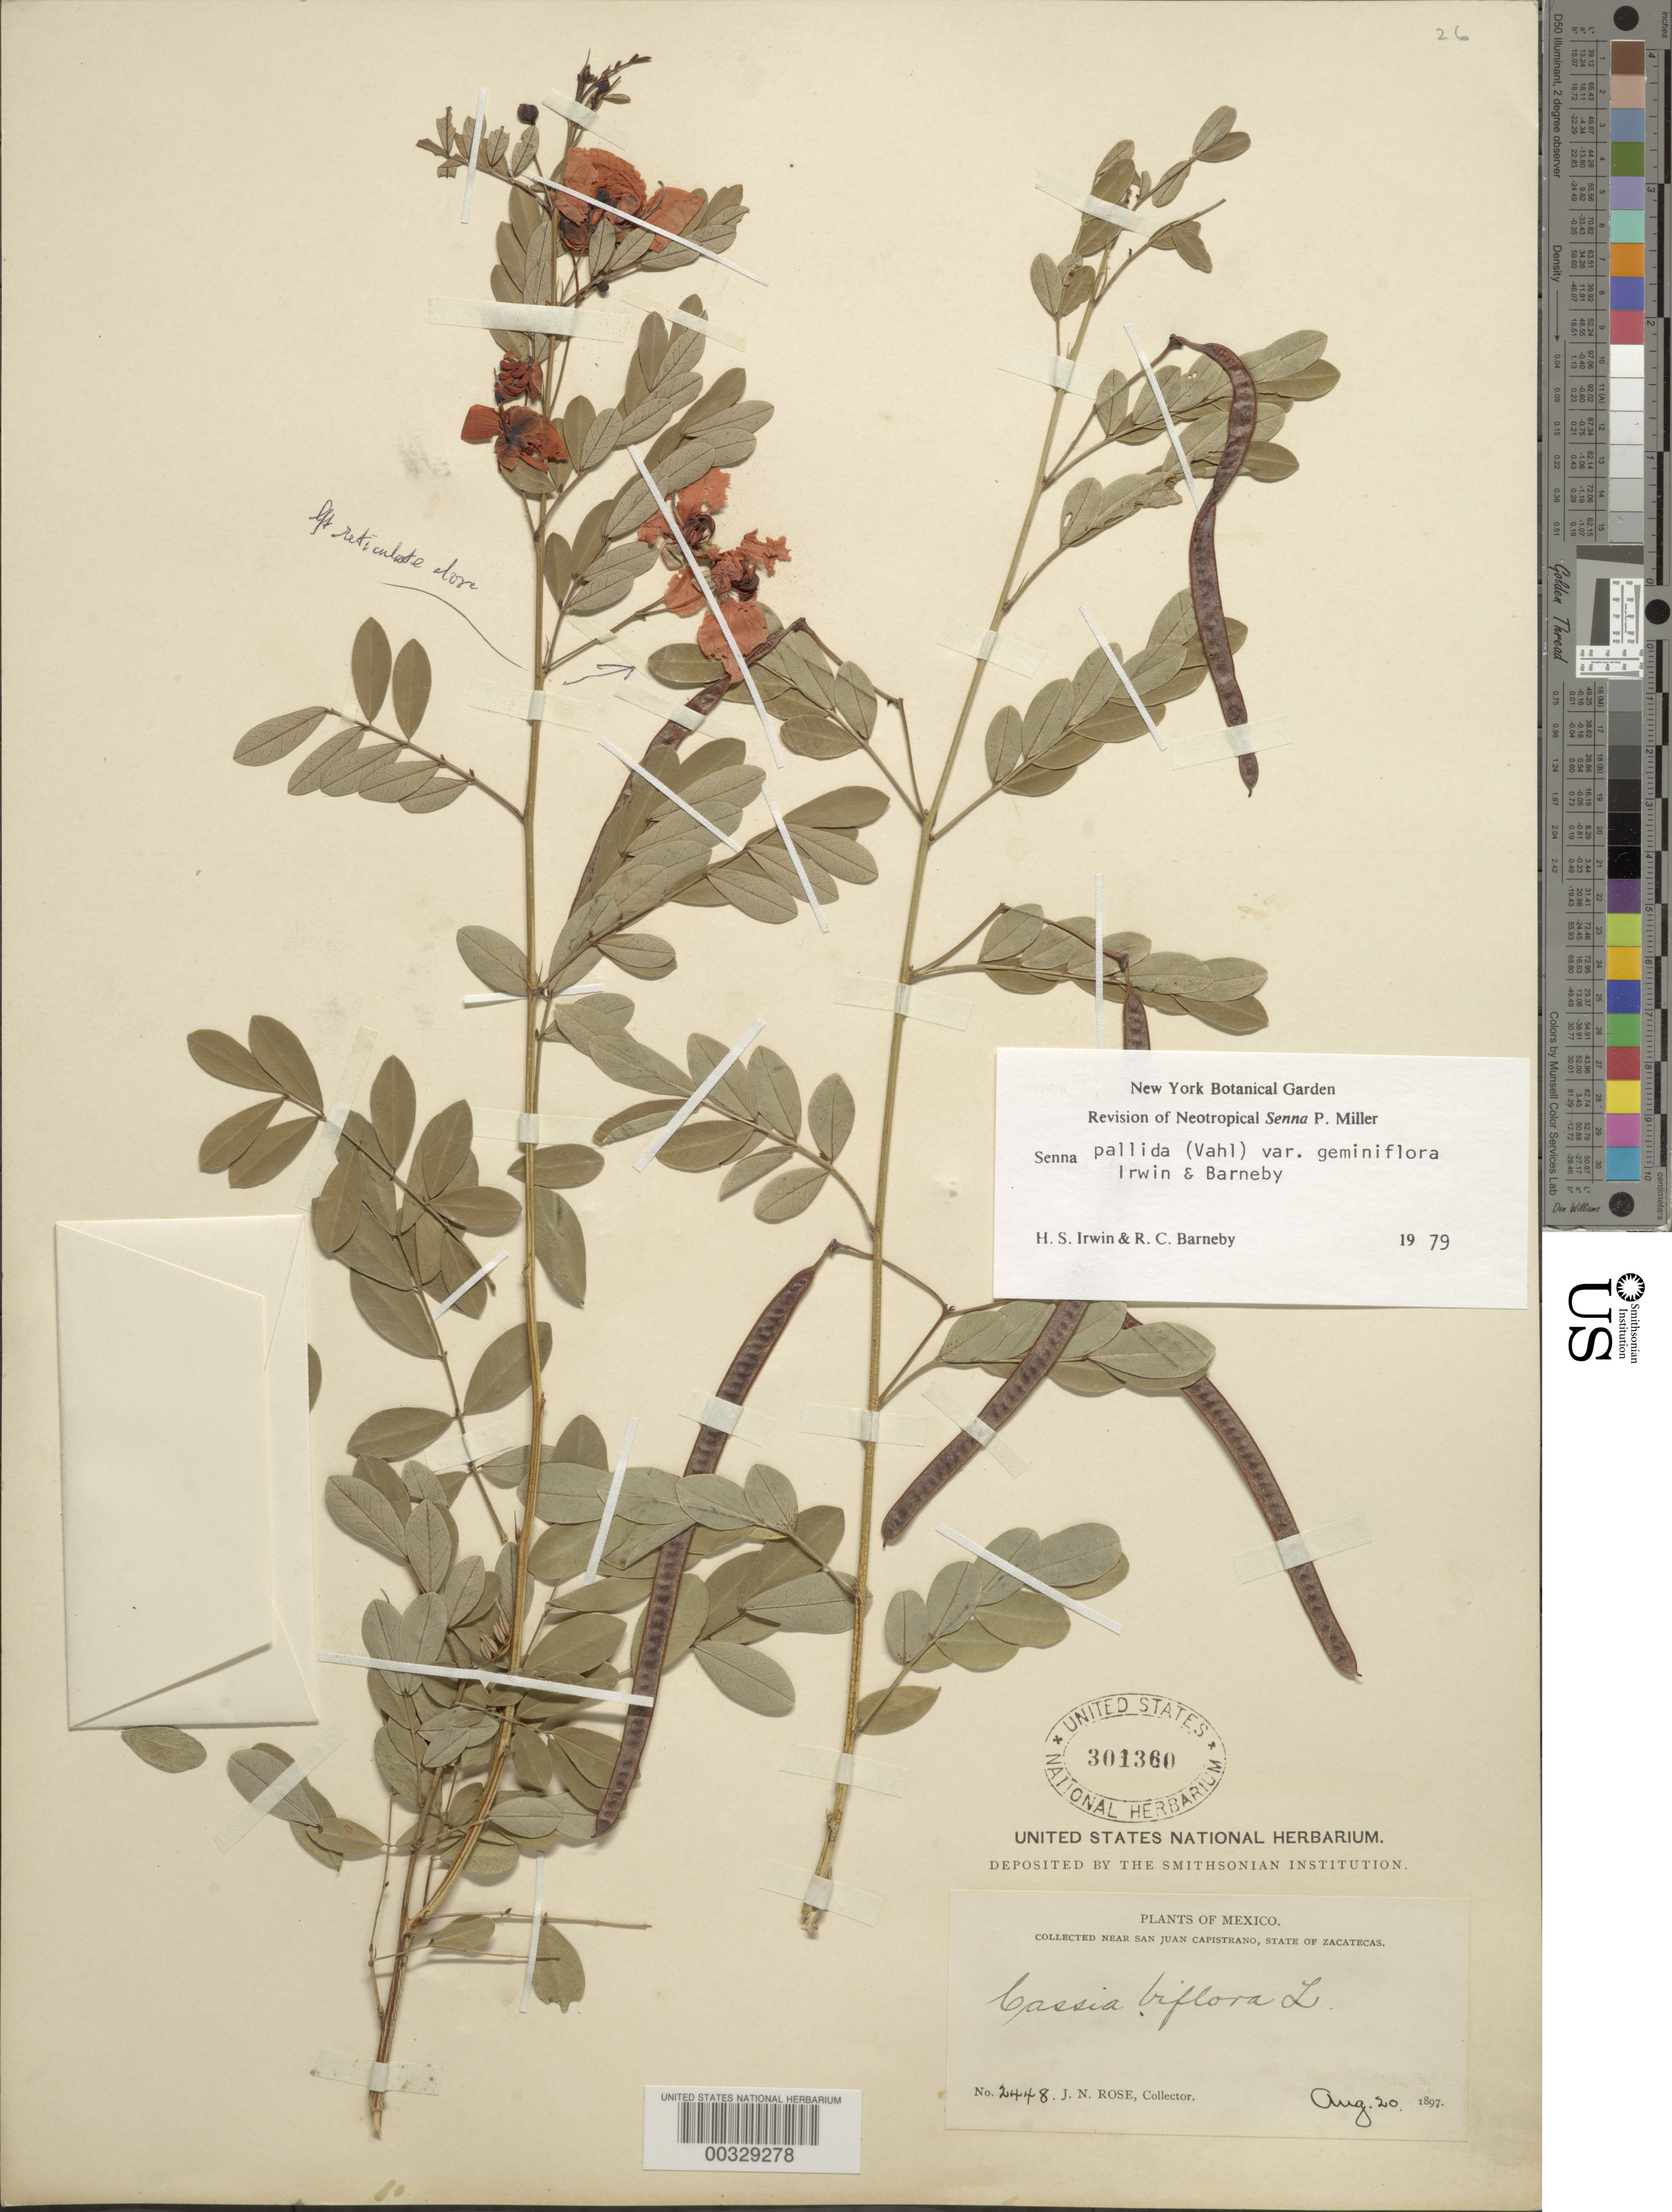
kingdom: Plantae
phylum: Tracheophyta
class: Magnoliopsida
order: Fabales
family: Fabaceae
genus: Senna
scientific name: Senna pallida var. geminiflora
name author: H.S. Irwin & Barneby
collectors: J. N. Rose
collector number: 2448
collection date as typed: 20 Aug 1897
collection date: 1897-08-20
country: Mexico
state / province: Zacatecas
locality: Near san juan capistrano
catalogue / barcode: US 301360